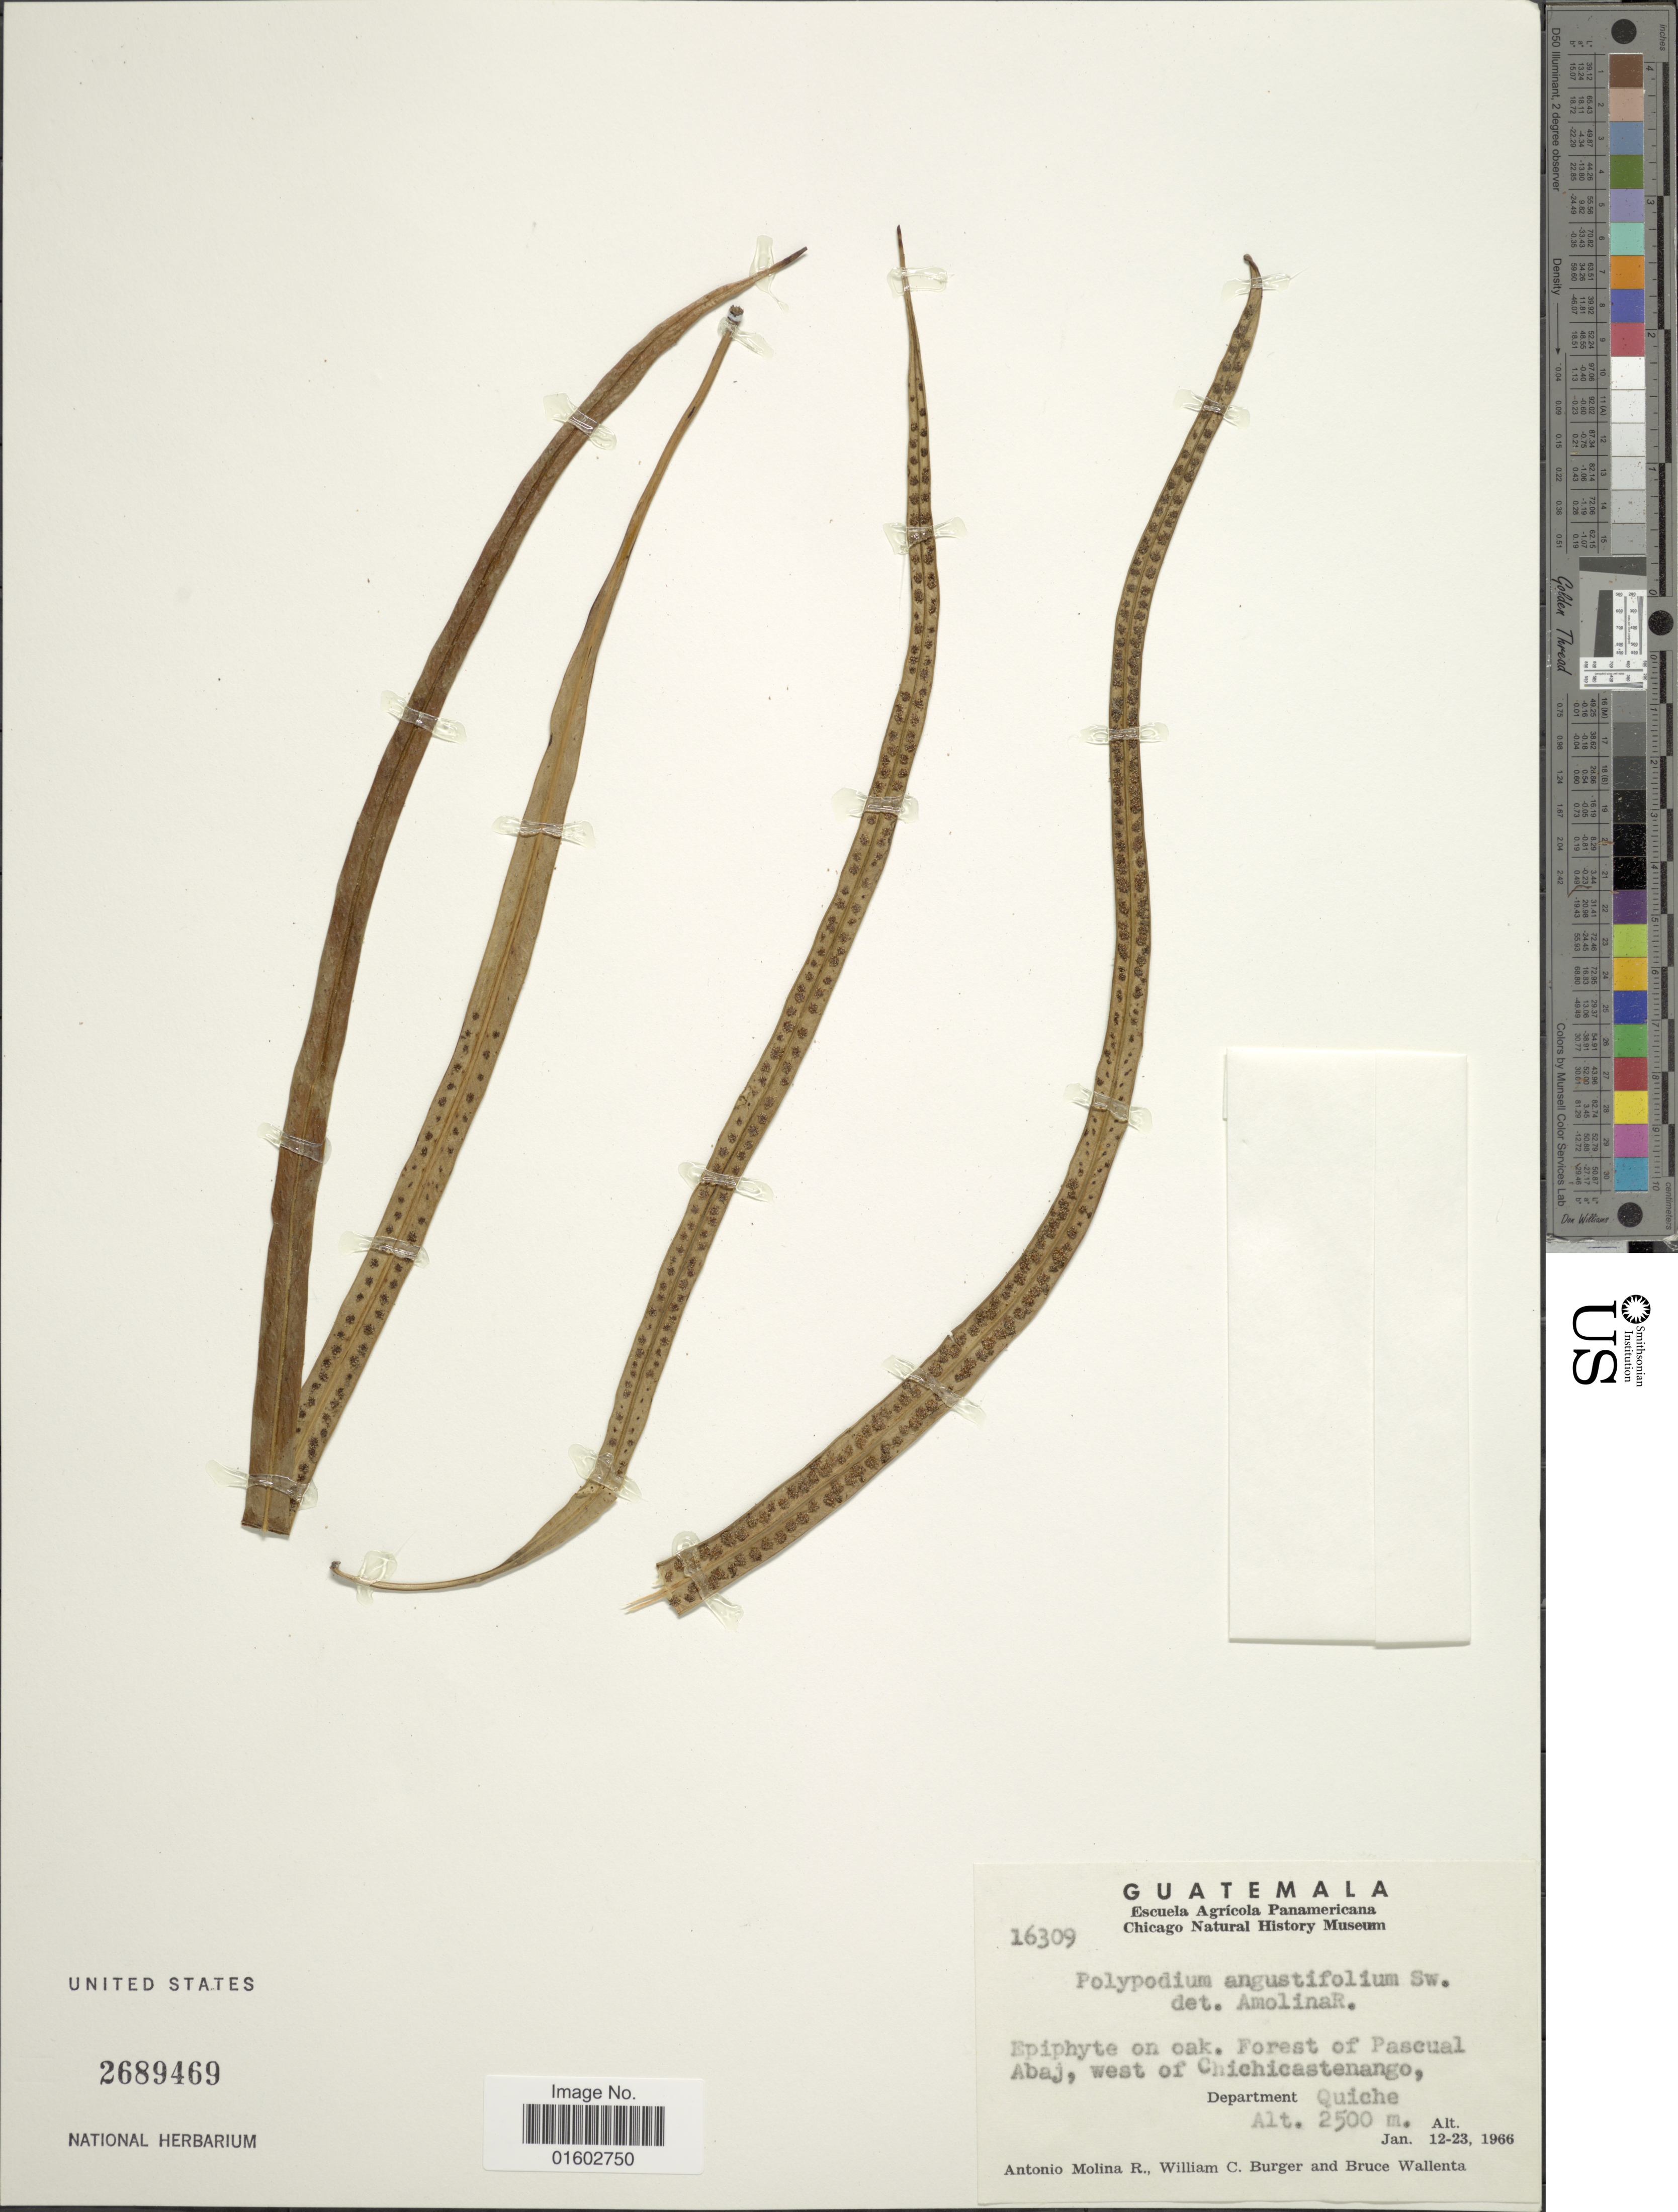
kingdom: Plantae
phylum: Tracheophyta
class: Polypodiopsida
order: Polypodiales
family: Polypodiaceae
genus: Campyloneurum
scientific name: Campyloneurum angustifolium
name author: (Sw.) Fée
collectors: A. Molina R., W. Burger & B. Wallenta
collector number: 16309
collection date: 1966-01-12/1966-01-23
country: Guatemala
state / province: El Quiché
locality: Department Quiche, Forest of Pascual Abaj, west of Chichicastenango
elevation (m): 2500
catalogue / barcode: US 2689469